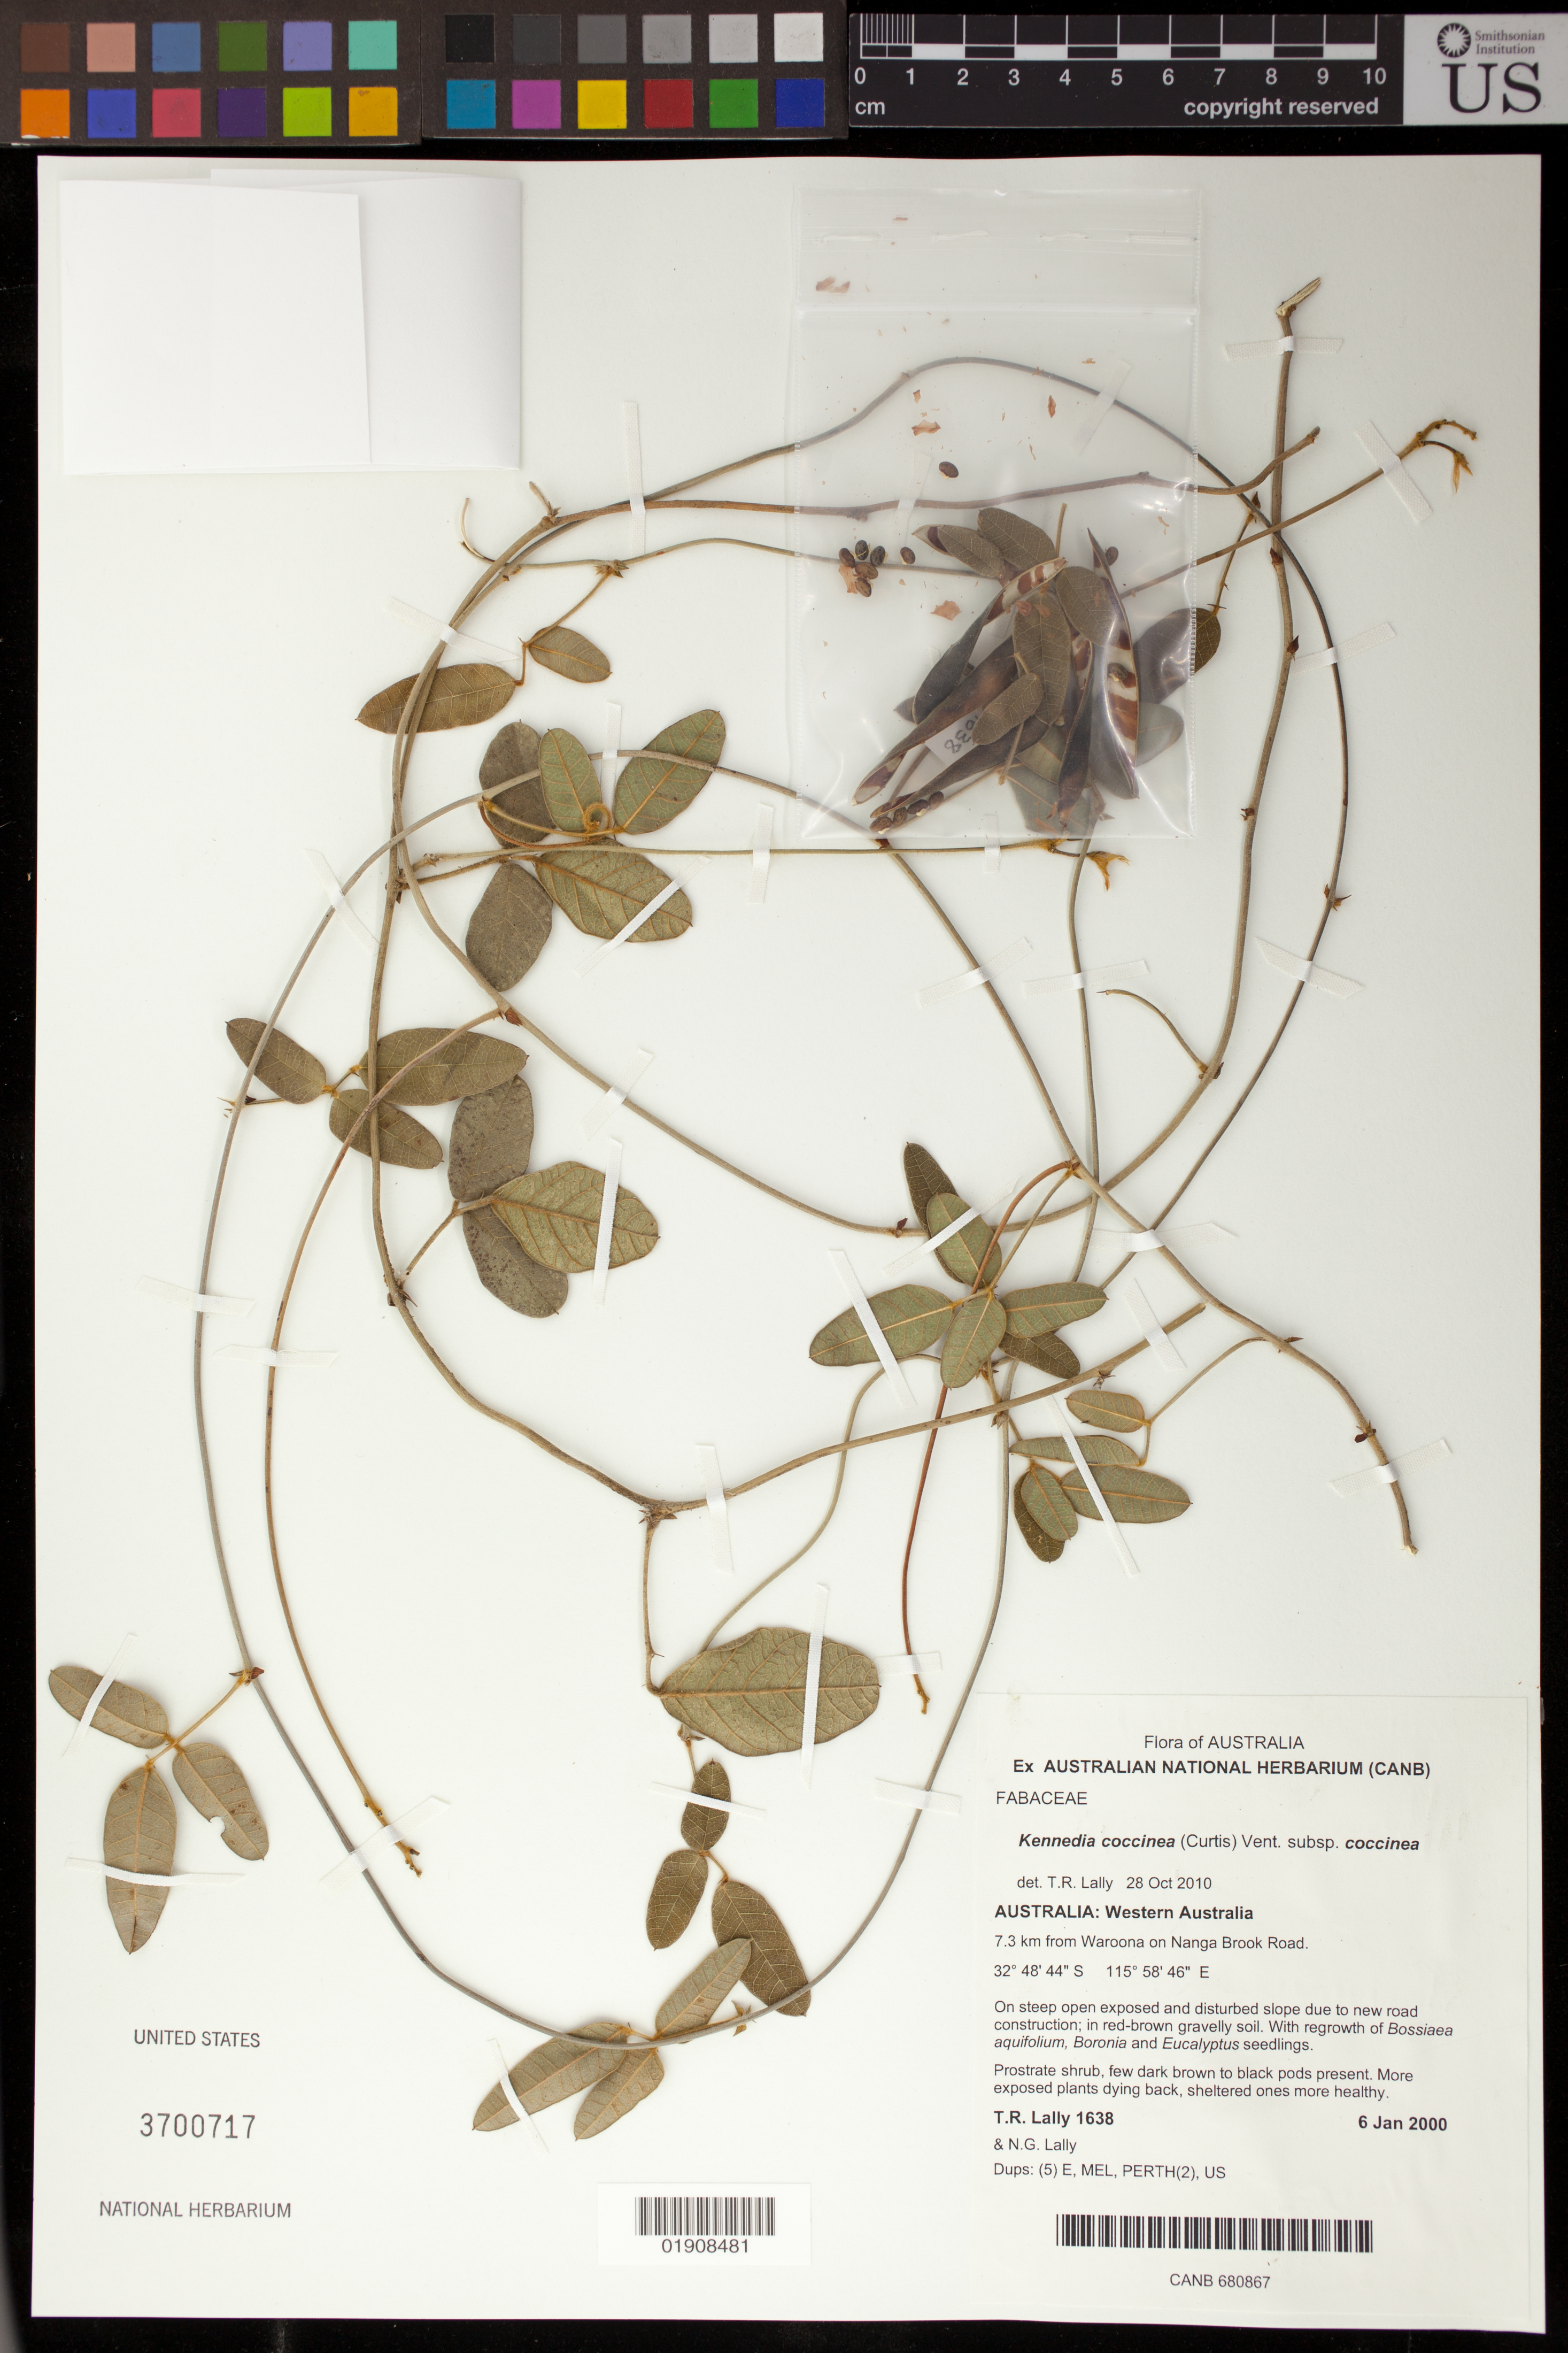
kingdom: Plantae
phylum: Tracheophyta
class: Magnoliopsida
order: Fabales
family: Fabaceae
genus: Kennedia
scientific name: Kennedia coccinea subsp. coccinea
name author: (Curtis) Vent.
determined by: Lally, T. R.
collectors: T. R. Lally & N. Lally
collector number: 1638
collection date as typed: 6 Jan 2000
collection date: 2000-01-06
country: Australia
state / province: Western Australia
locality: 7.3 km from Waroona on Nanga Brook Road.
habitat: On steep open exposed and disturbed slope due to new road construction; in red-brown gravelly soil.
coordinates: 32 48 44 S, 115 58 46 E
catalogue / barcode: US 3700717